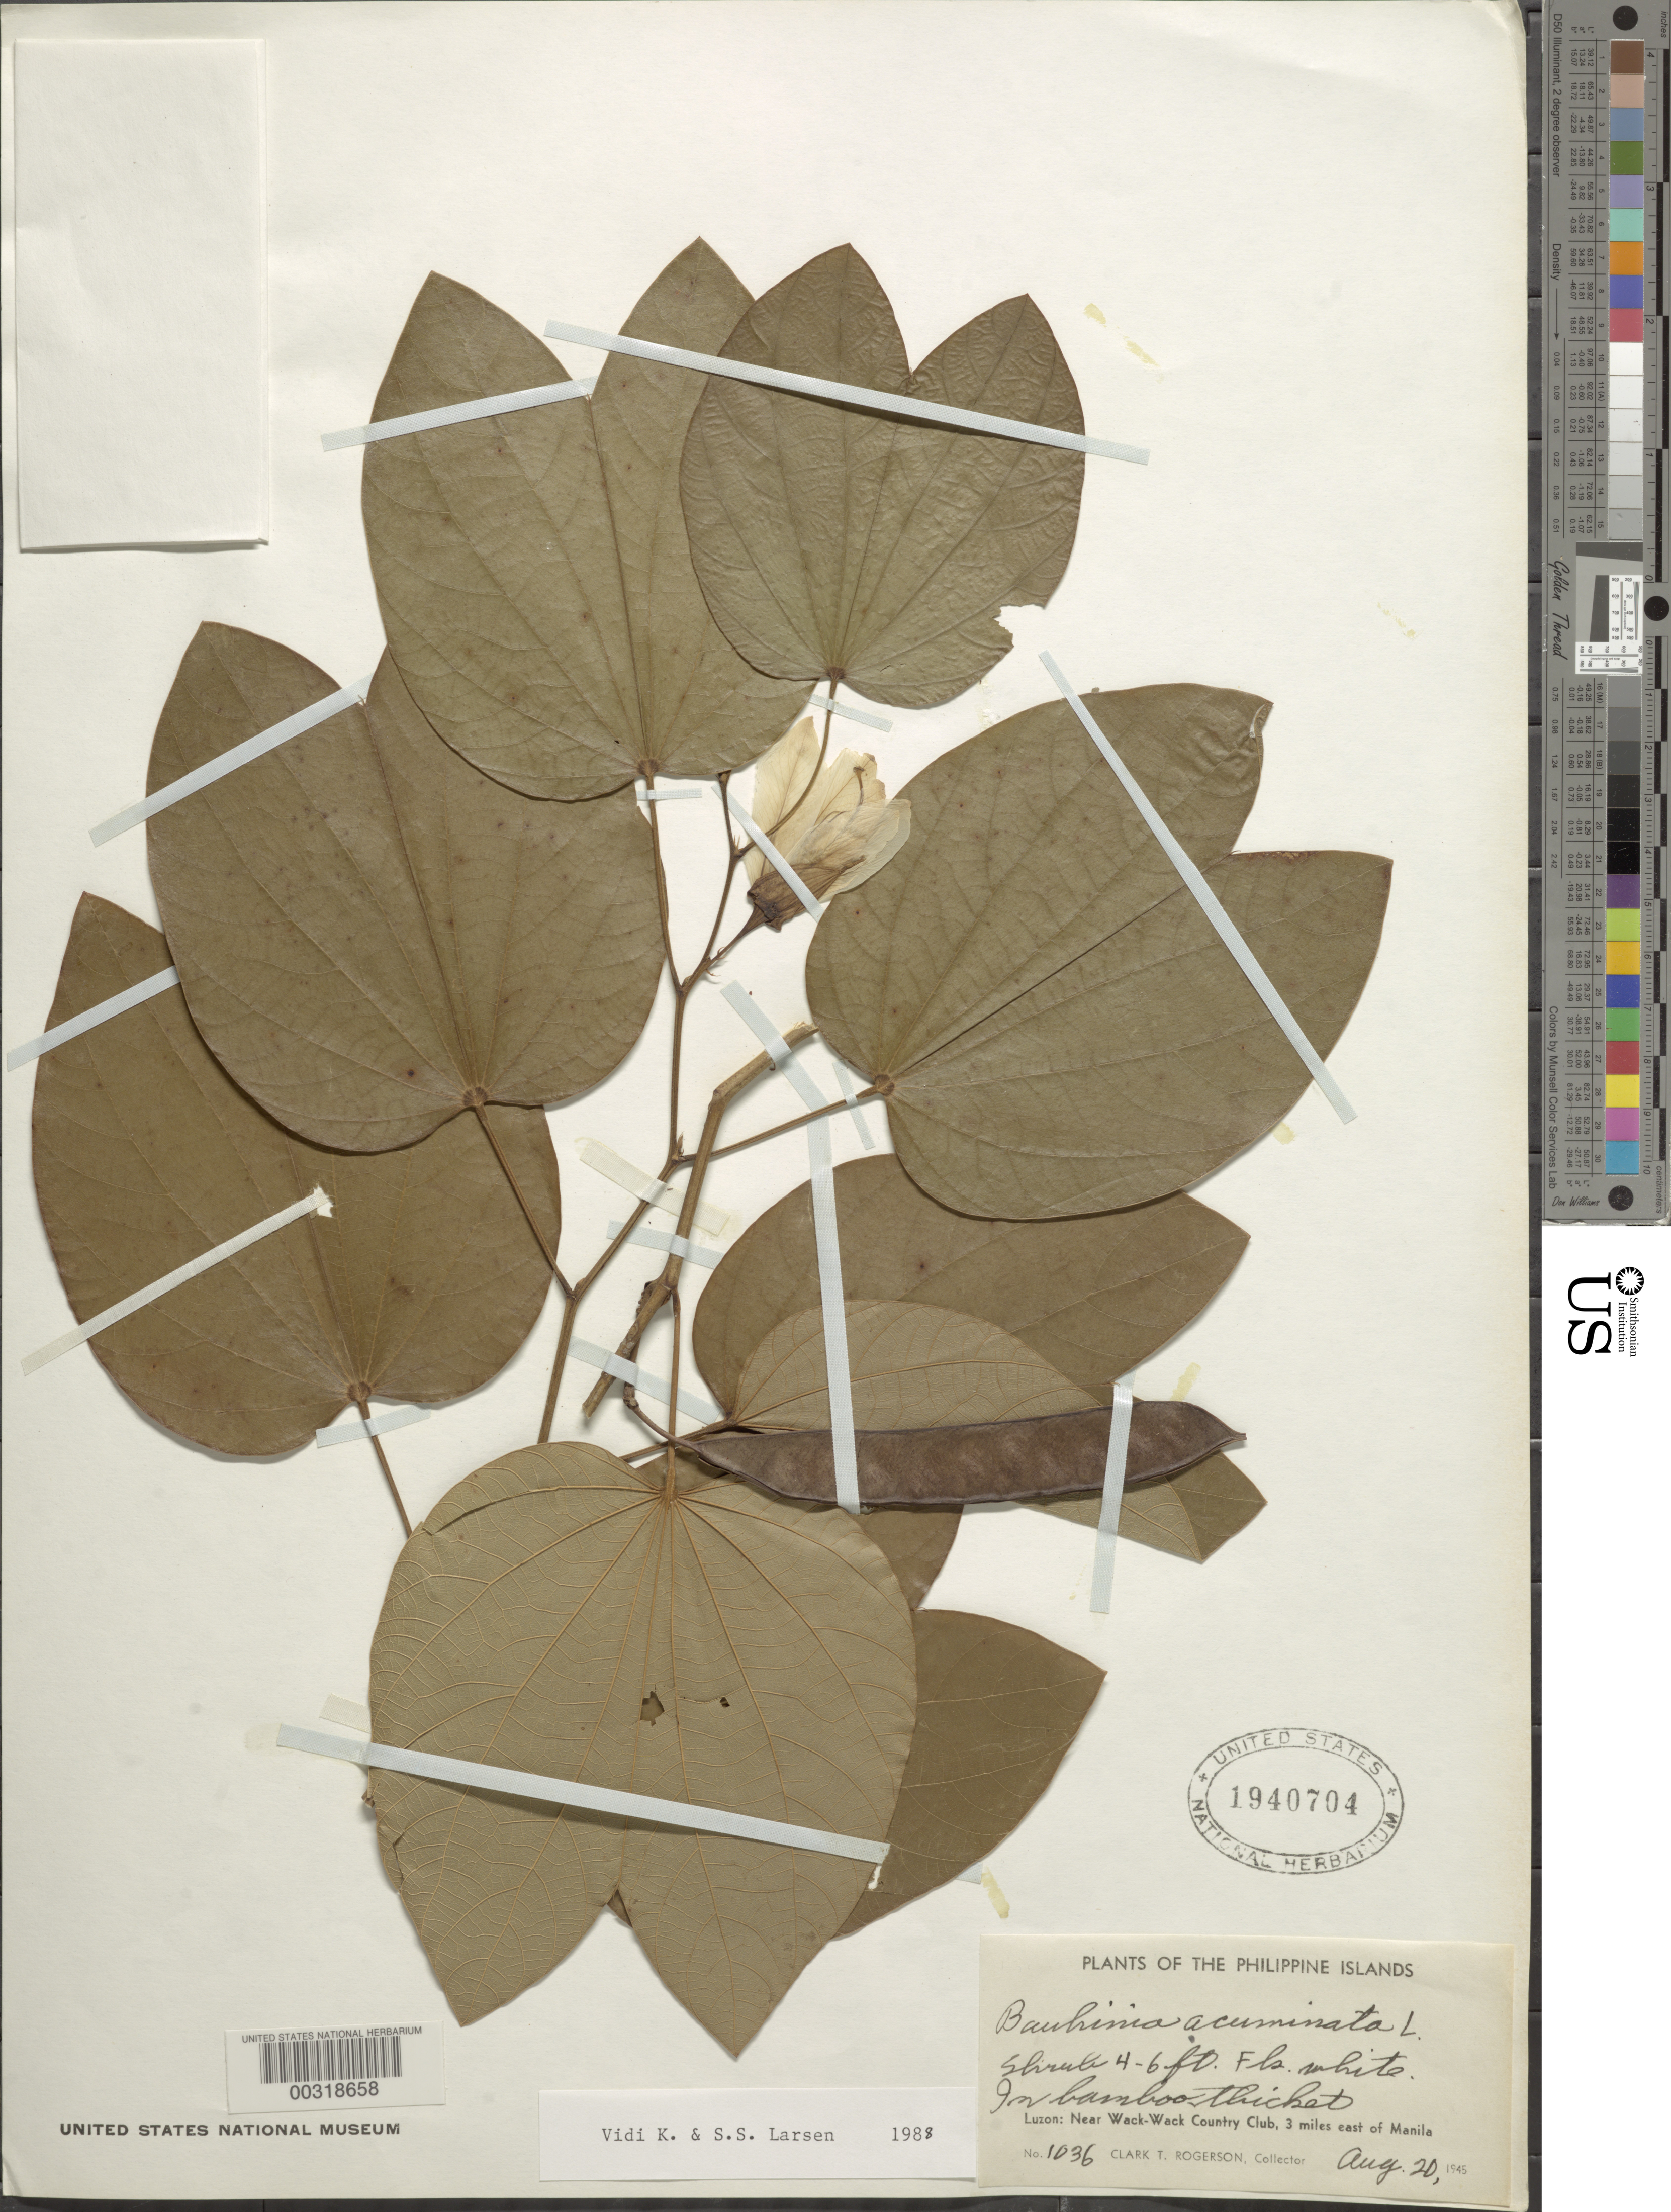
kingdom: Plantae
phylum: Tracheophyta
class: Magnoliopsida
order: Fabales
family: Fabaceae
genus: Bauhinia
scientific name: Bauhinia acuminata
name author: L.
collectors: C. Rogerson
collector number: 1036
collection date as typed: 20 Aug 1945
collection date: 1945-08-20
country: Philippines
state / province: National Capital Region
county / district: Manila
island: Luzon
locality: Near wack-wack country club, 3 mi e of manila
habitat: In bamboo thicket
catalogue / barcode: US 1940704